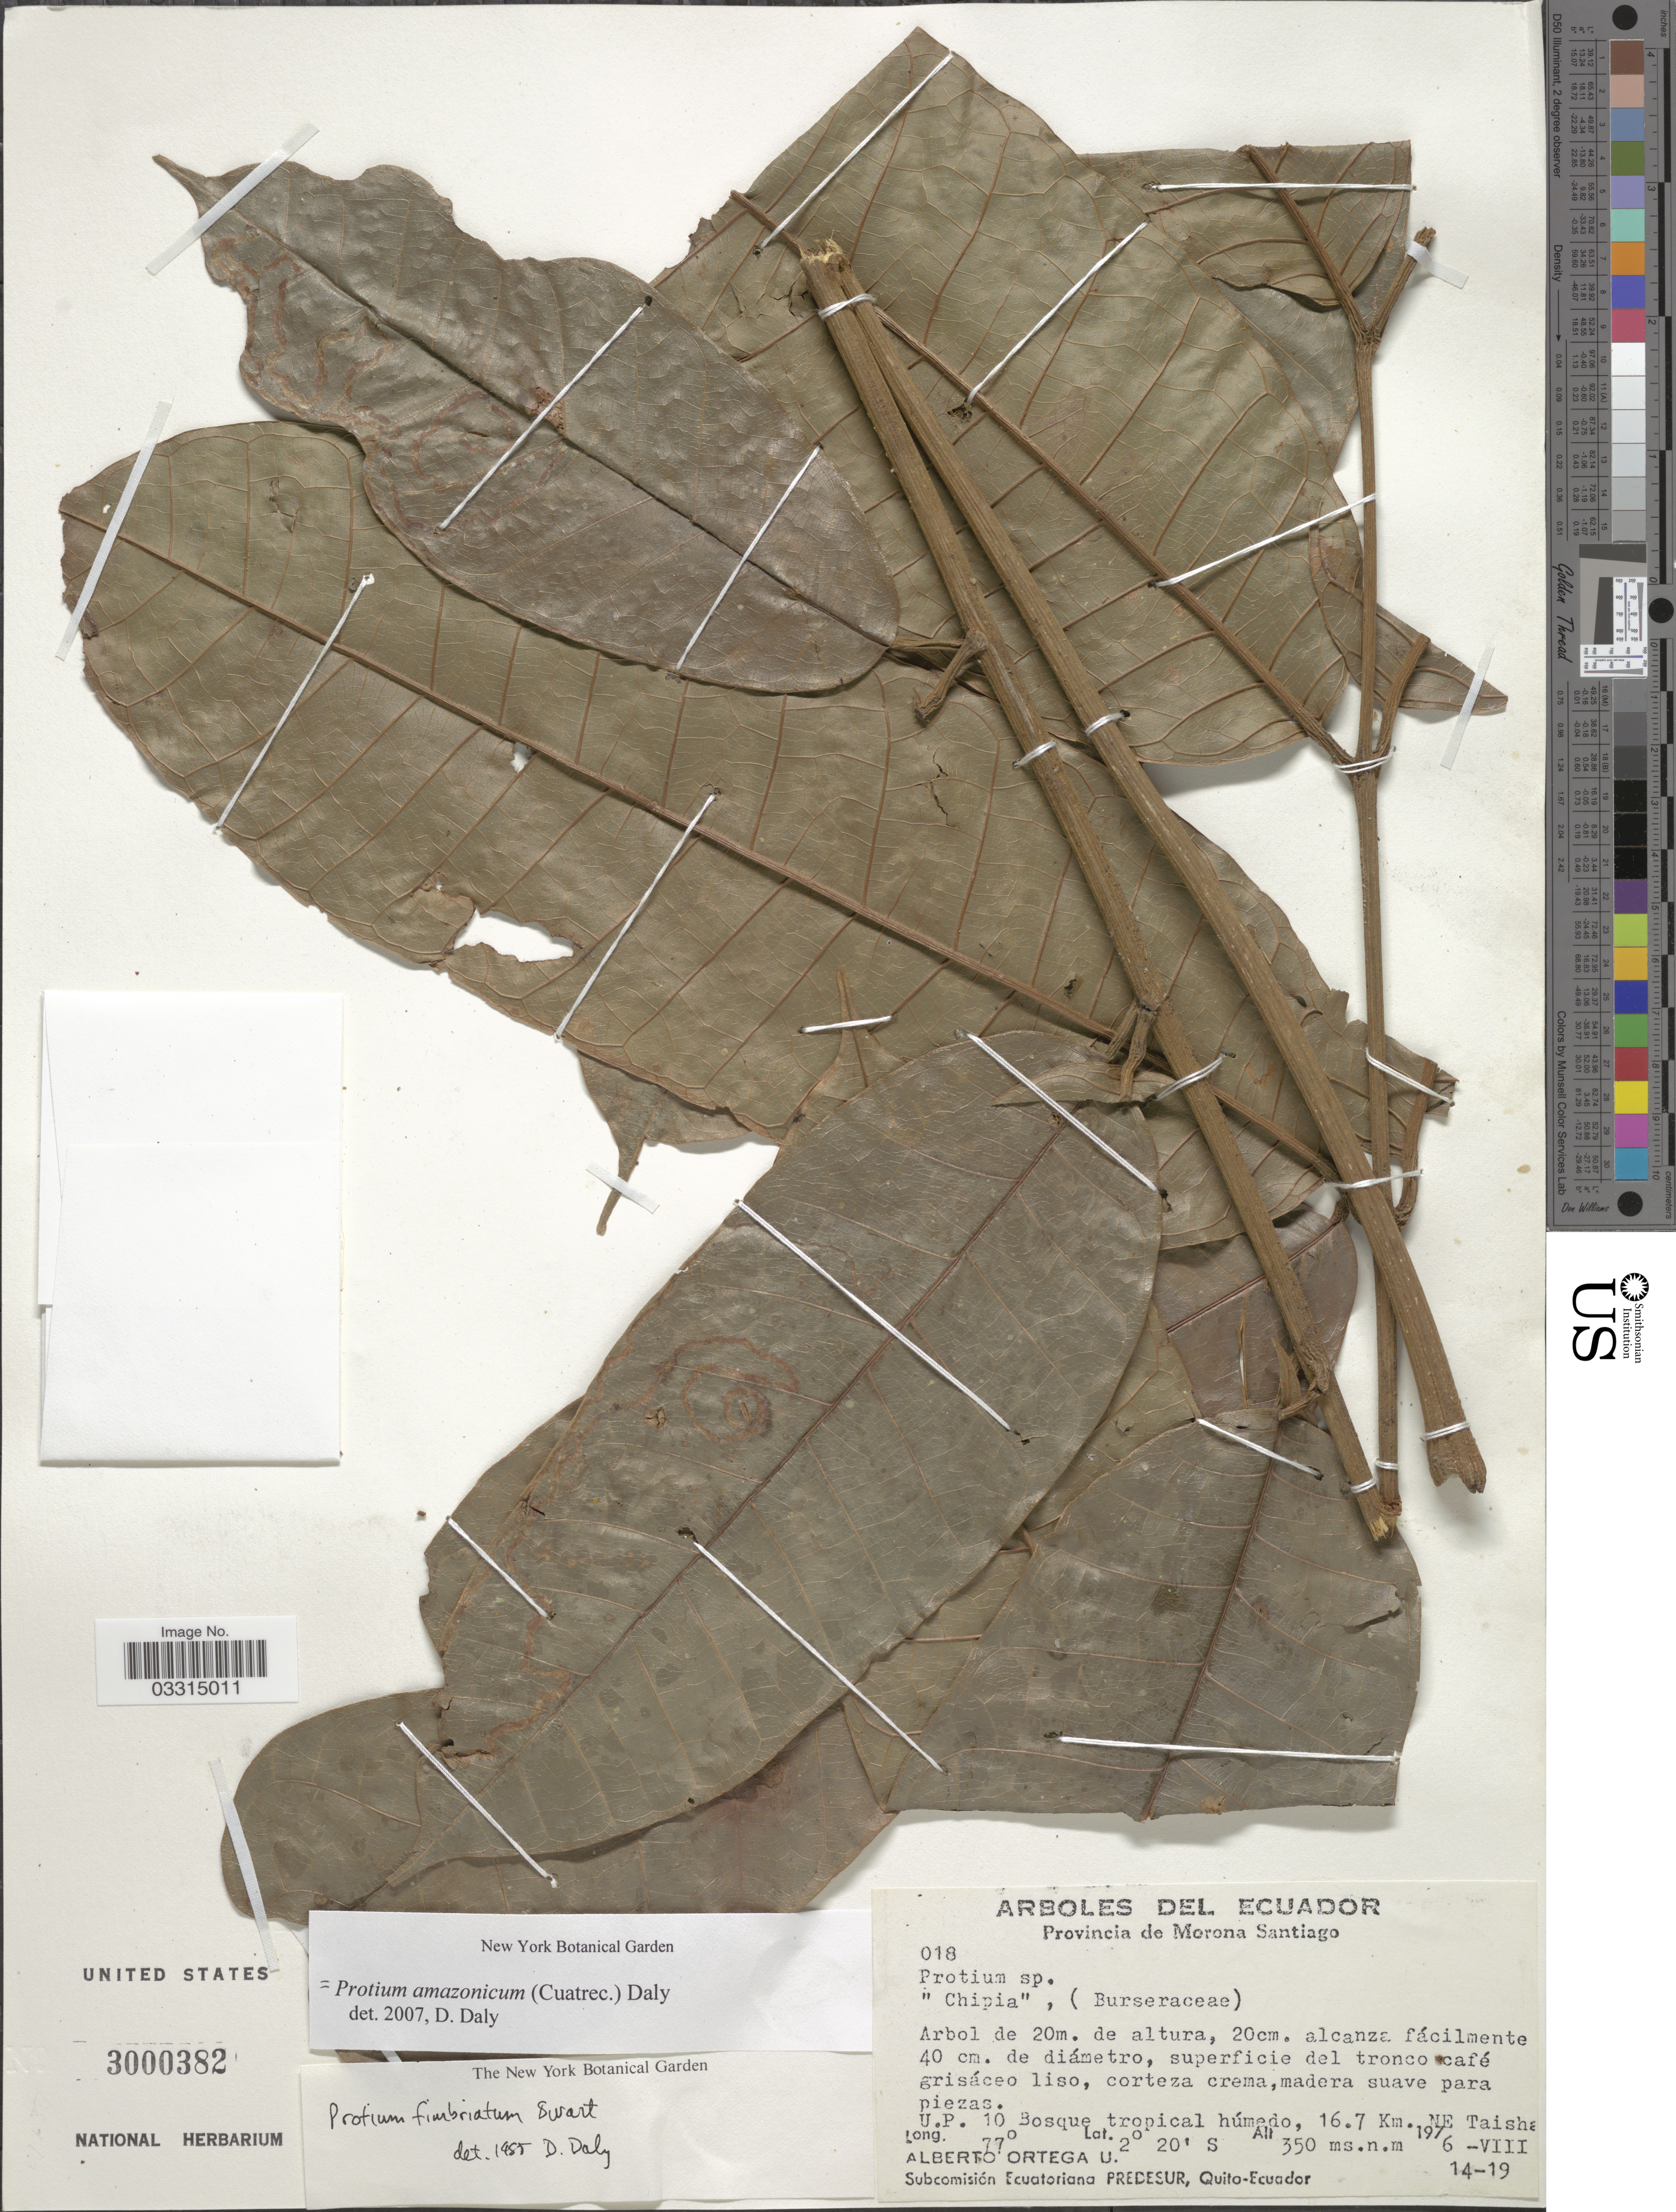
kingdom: Plantae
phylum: Tracheophyta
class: Magnoliopsida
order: Sapindales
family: Burseraceae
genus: Protium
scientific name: Protium amazonicum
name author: (Cuatrec.) Daly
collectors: A. T. Ortega U.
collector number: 018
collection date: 1976-08-14/1976-08-19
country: Ecuador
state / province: Morona-Santiago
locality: U.P. 10 Bosque tropical húmedo, 16.7 Km. NE Taisha.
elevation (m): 350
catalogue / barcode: US 3000382